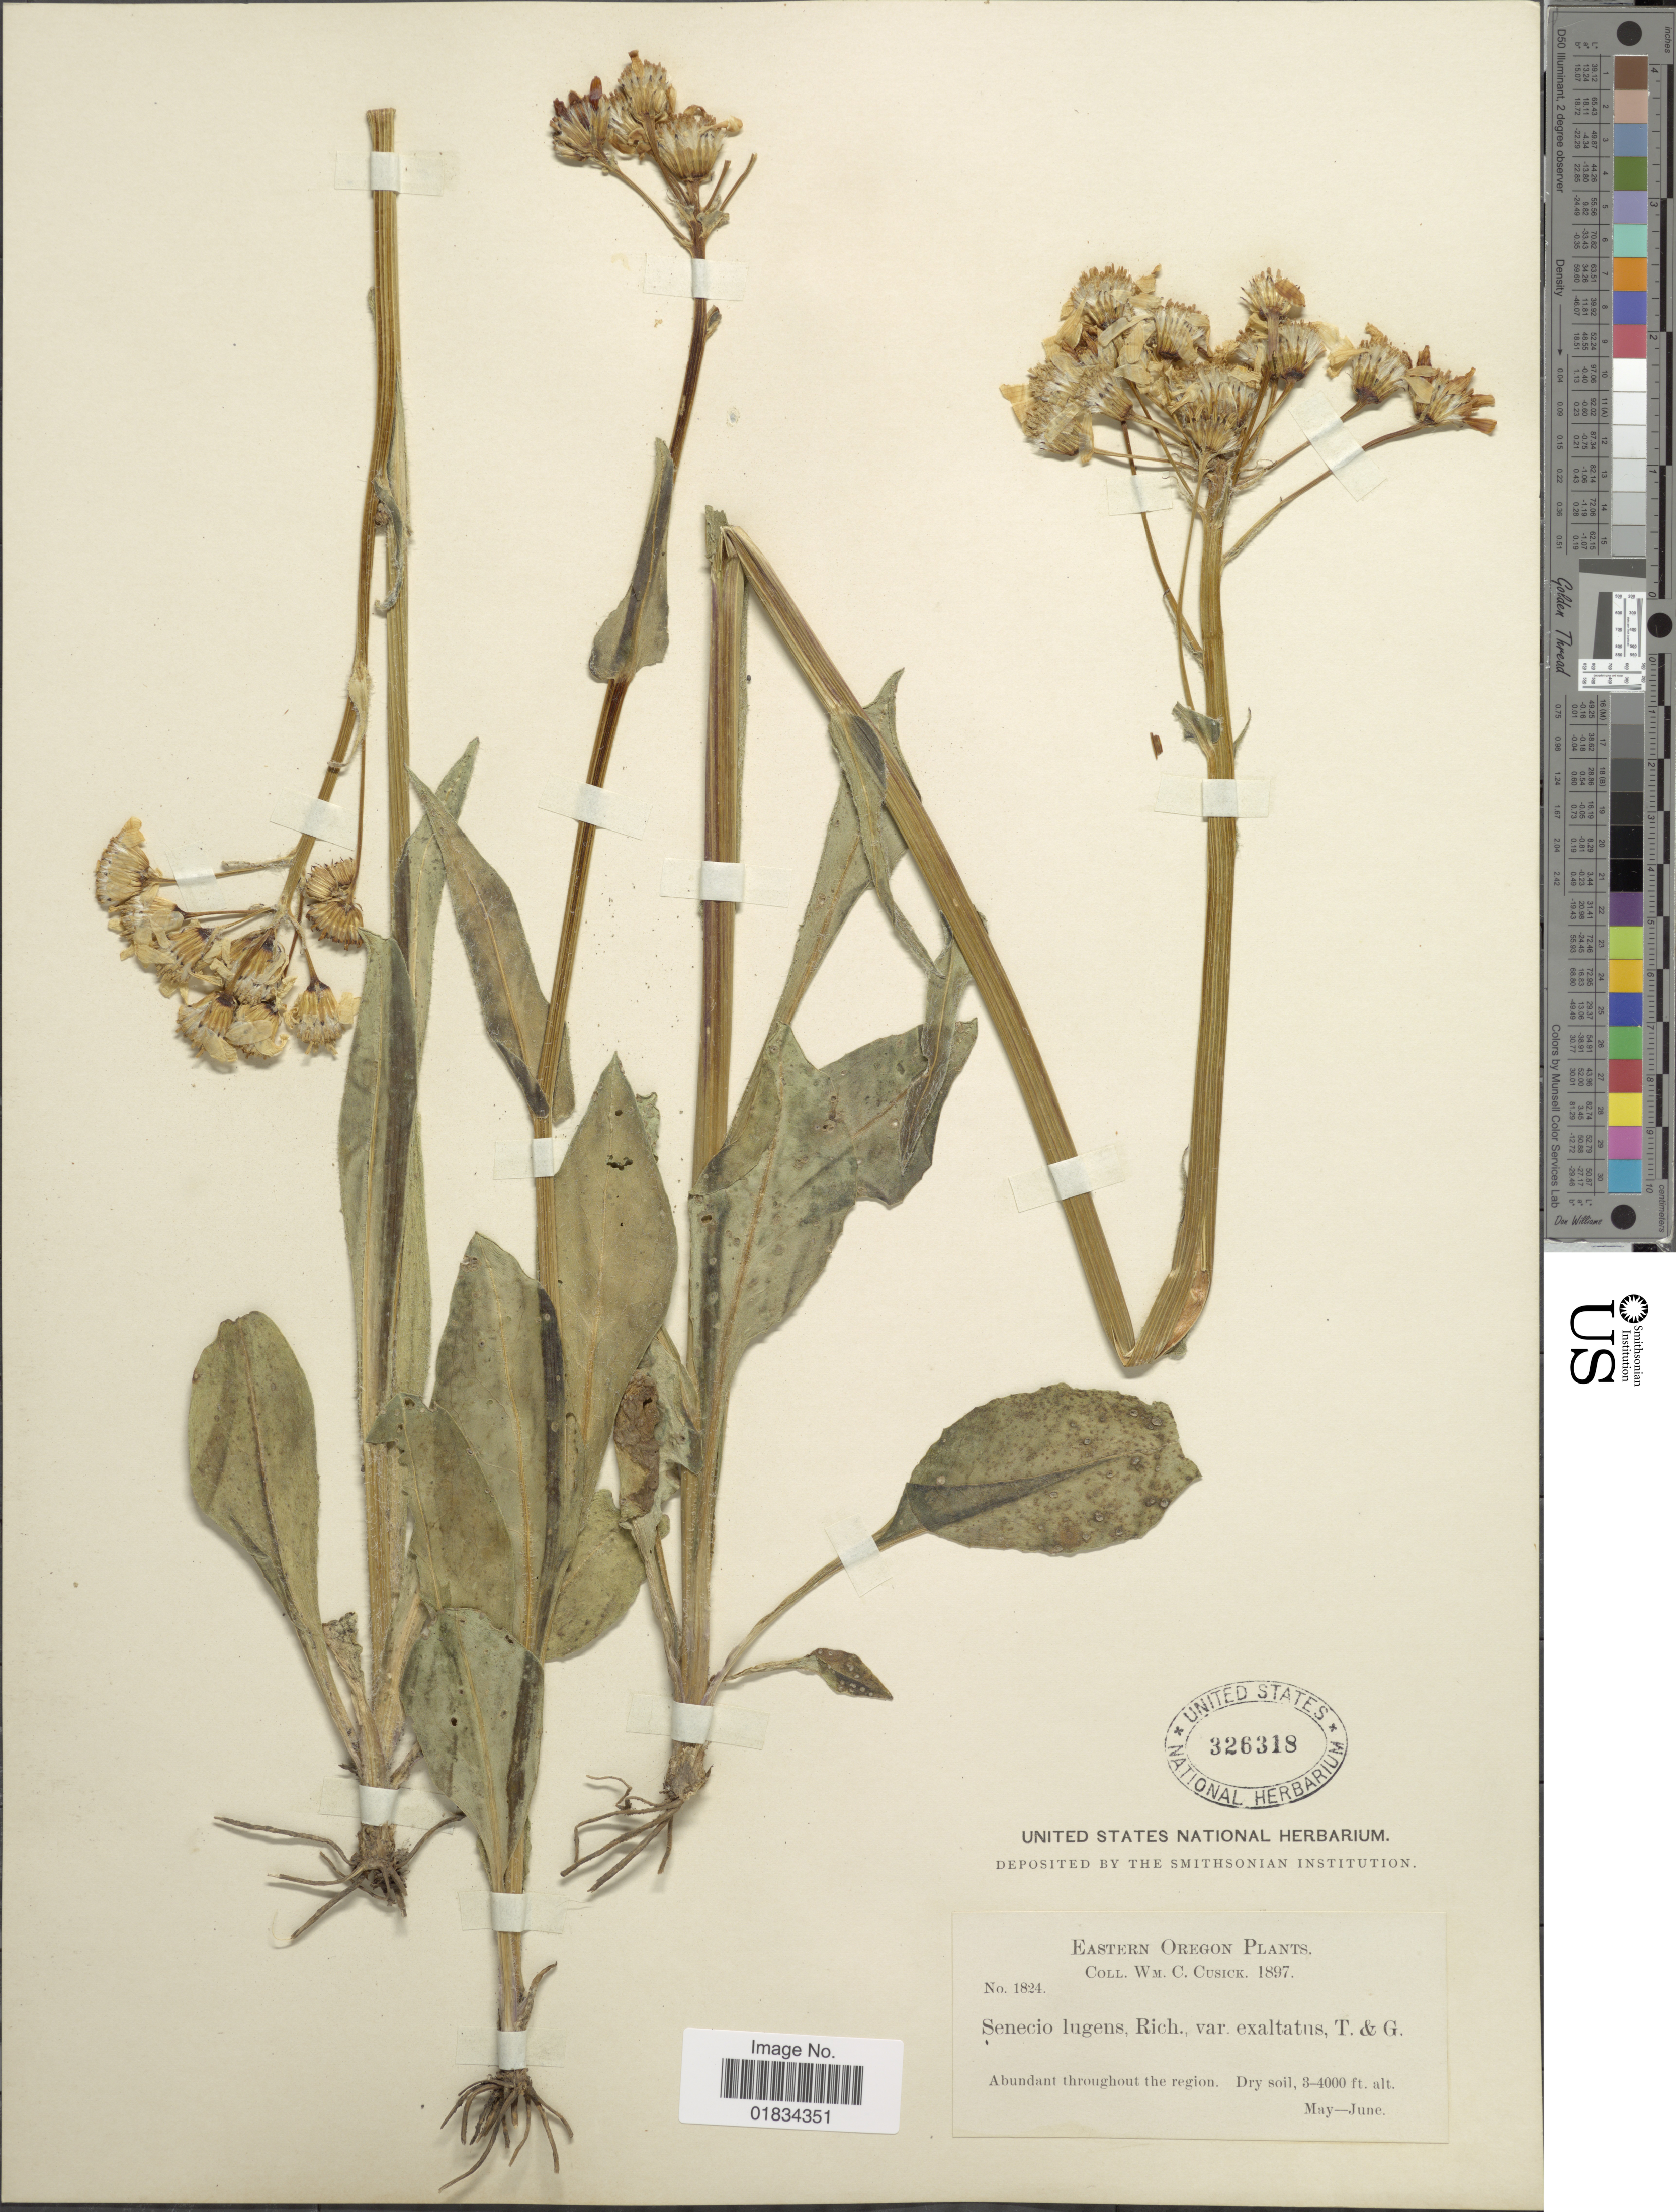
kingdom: Plantae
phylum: Tracheophyta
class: Magnoliopsida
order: Asterales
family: Asteraceae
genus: Senecio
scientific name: Senecio integerrimus var. ochroleucus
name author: (A. Gray) Cronq.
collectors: W. C. Cusick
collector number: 1824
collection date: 1897-05/1897-06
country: United States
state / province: Oregon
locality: Abundant throughout the region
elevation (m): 914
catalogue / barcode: US 326318